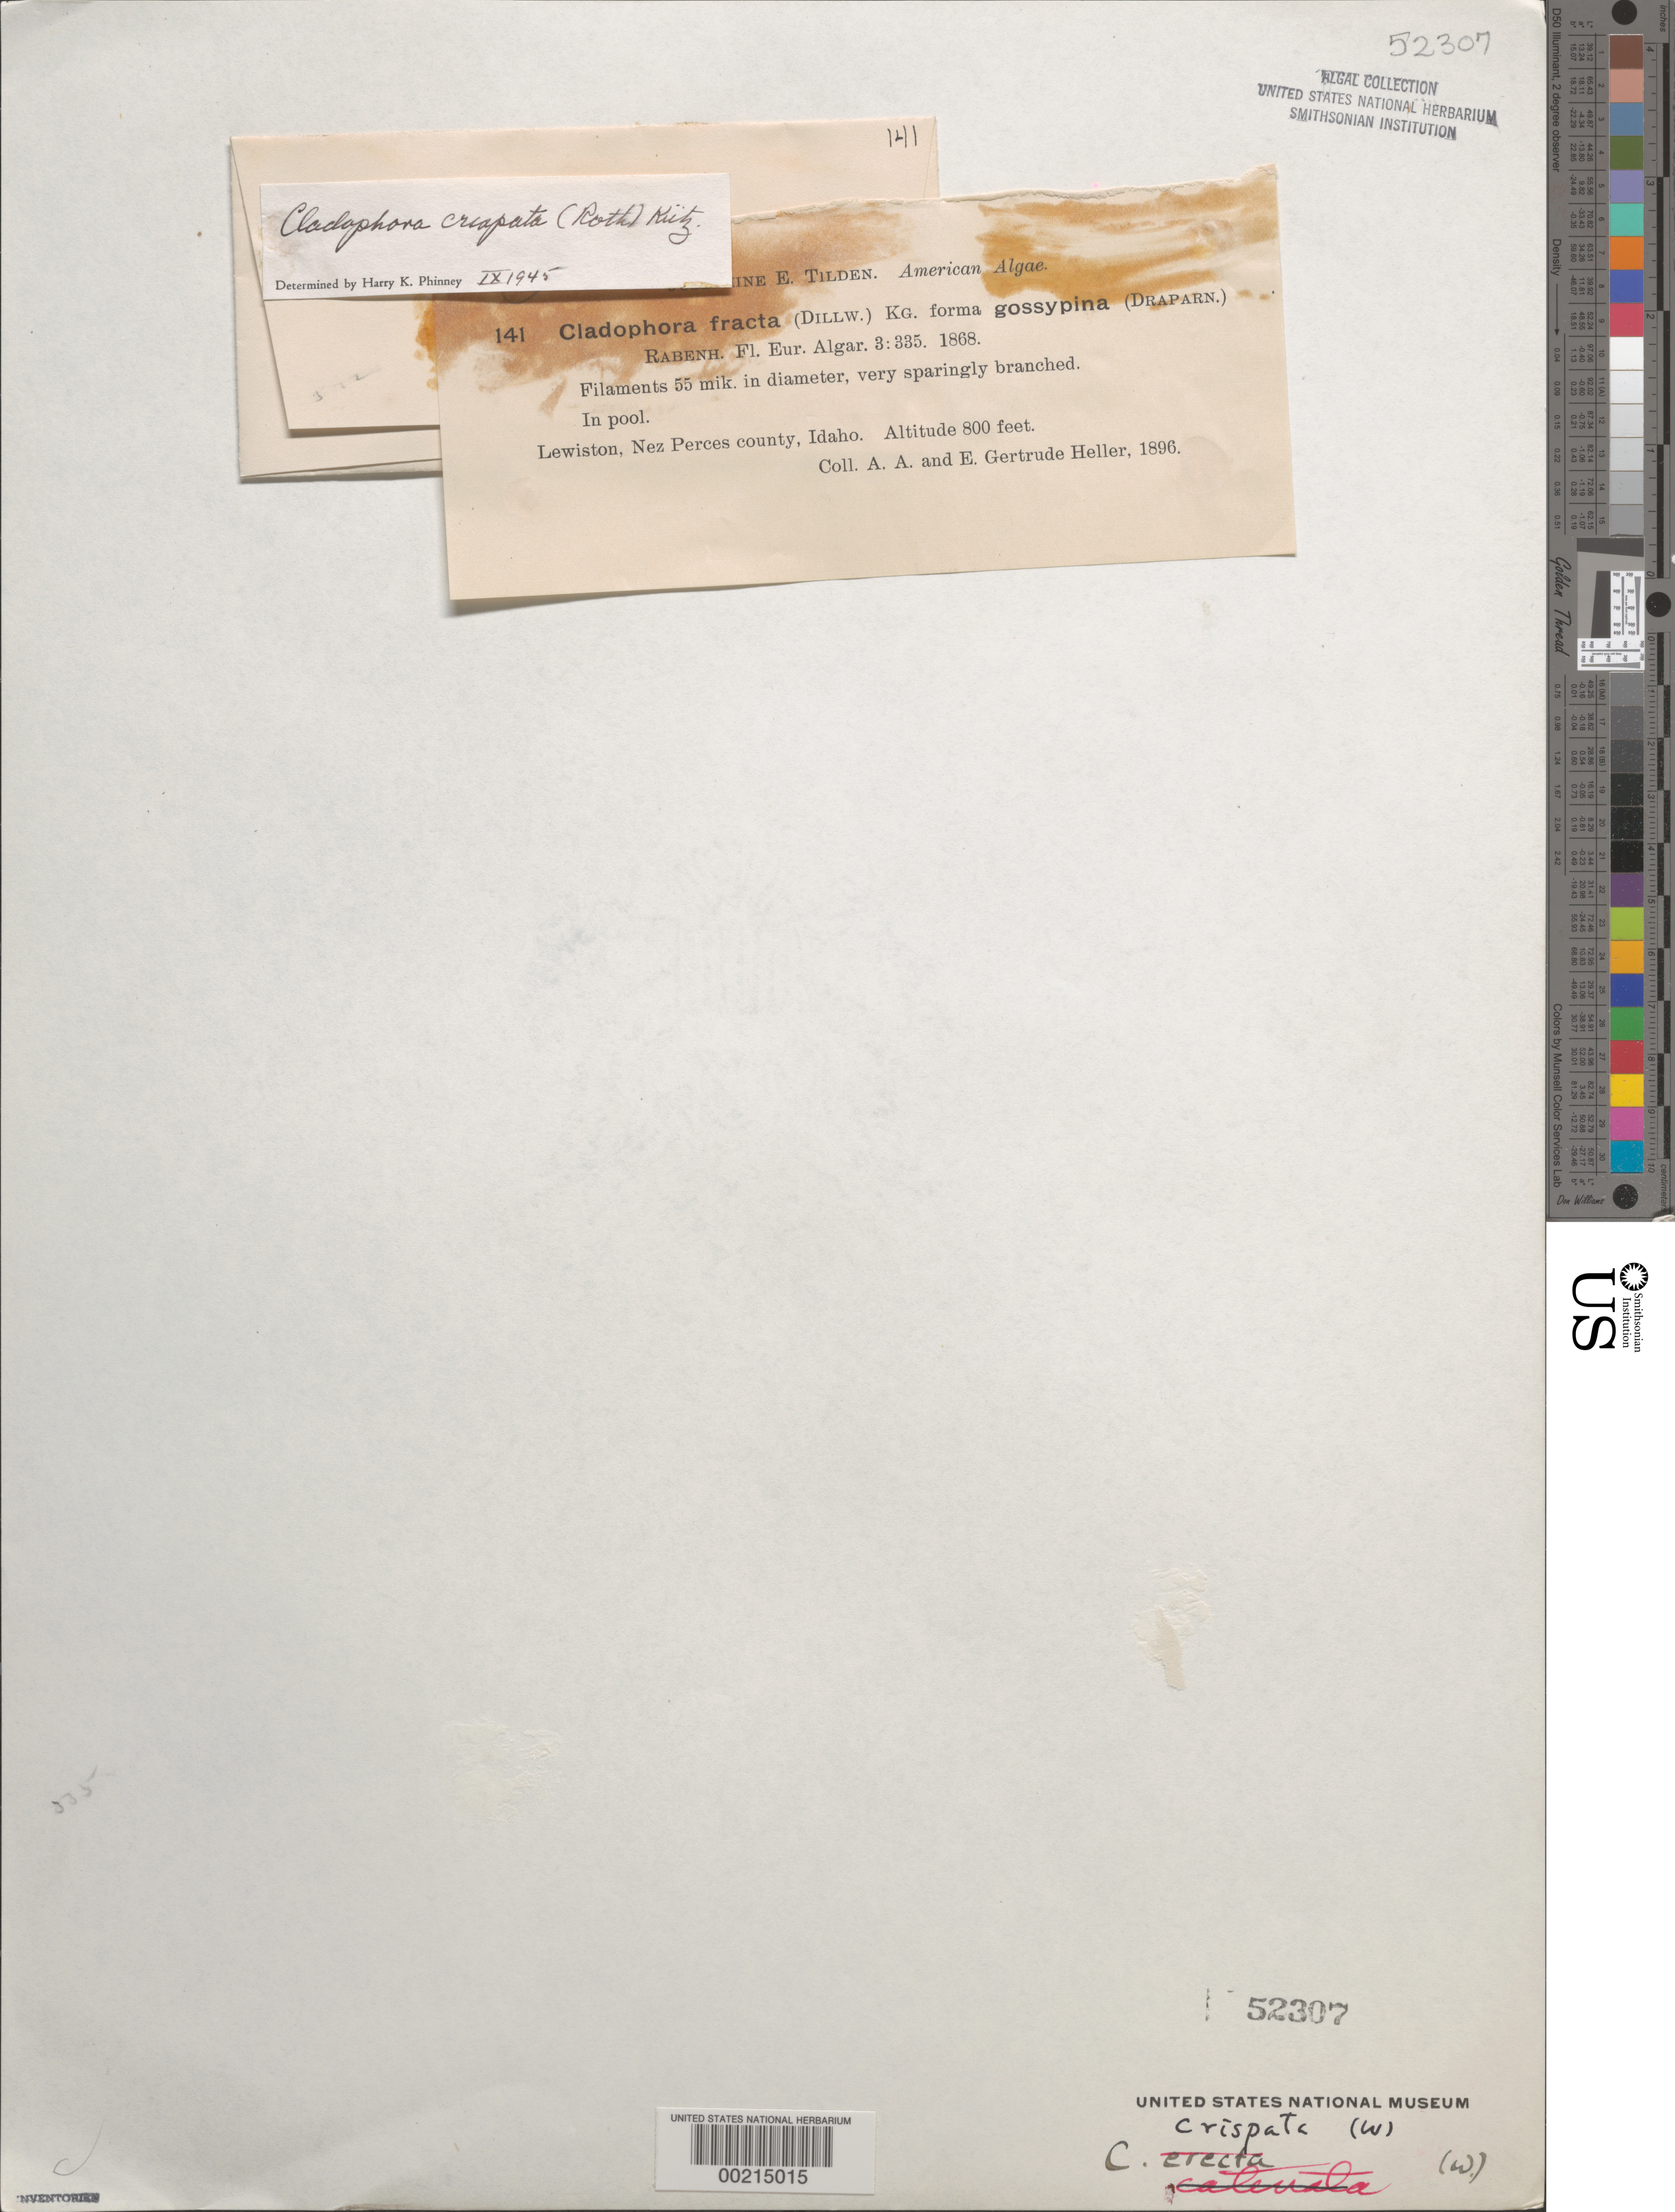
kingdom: Plantae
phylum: Chlorophyta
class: Ulvophyceae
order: Cladophorales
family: Cladophoraceae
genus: Cladophora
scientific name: Cladophora glomerata var. crassior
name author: (C. Agardh) C. Hoek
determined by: Algae name updating Project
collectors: A. A. Heller & E. G. Heller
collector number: JET 141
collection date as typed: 1896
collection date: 1896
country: United States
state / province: Idaho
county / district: Nez Perce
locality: Lewiston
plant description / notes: Tilden, American Algae, as Cladophora fracta f. gossypina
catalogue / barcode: US 52307